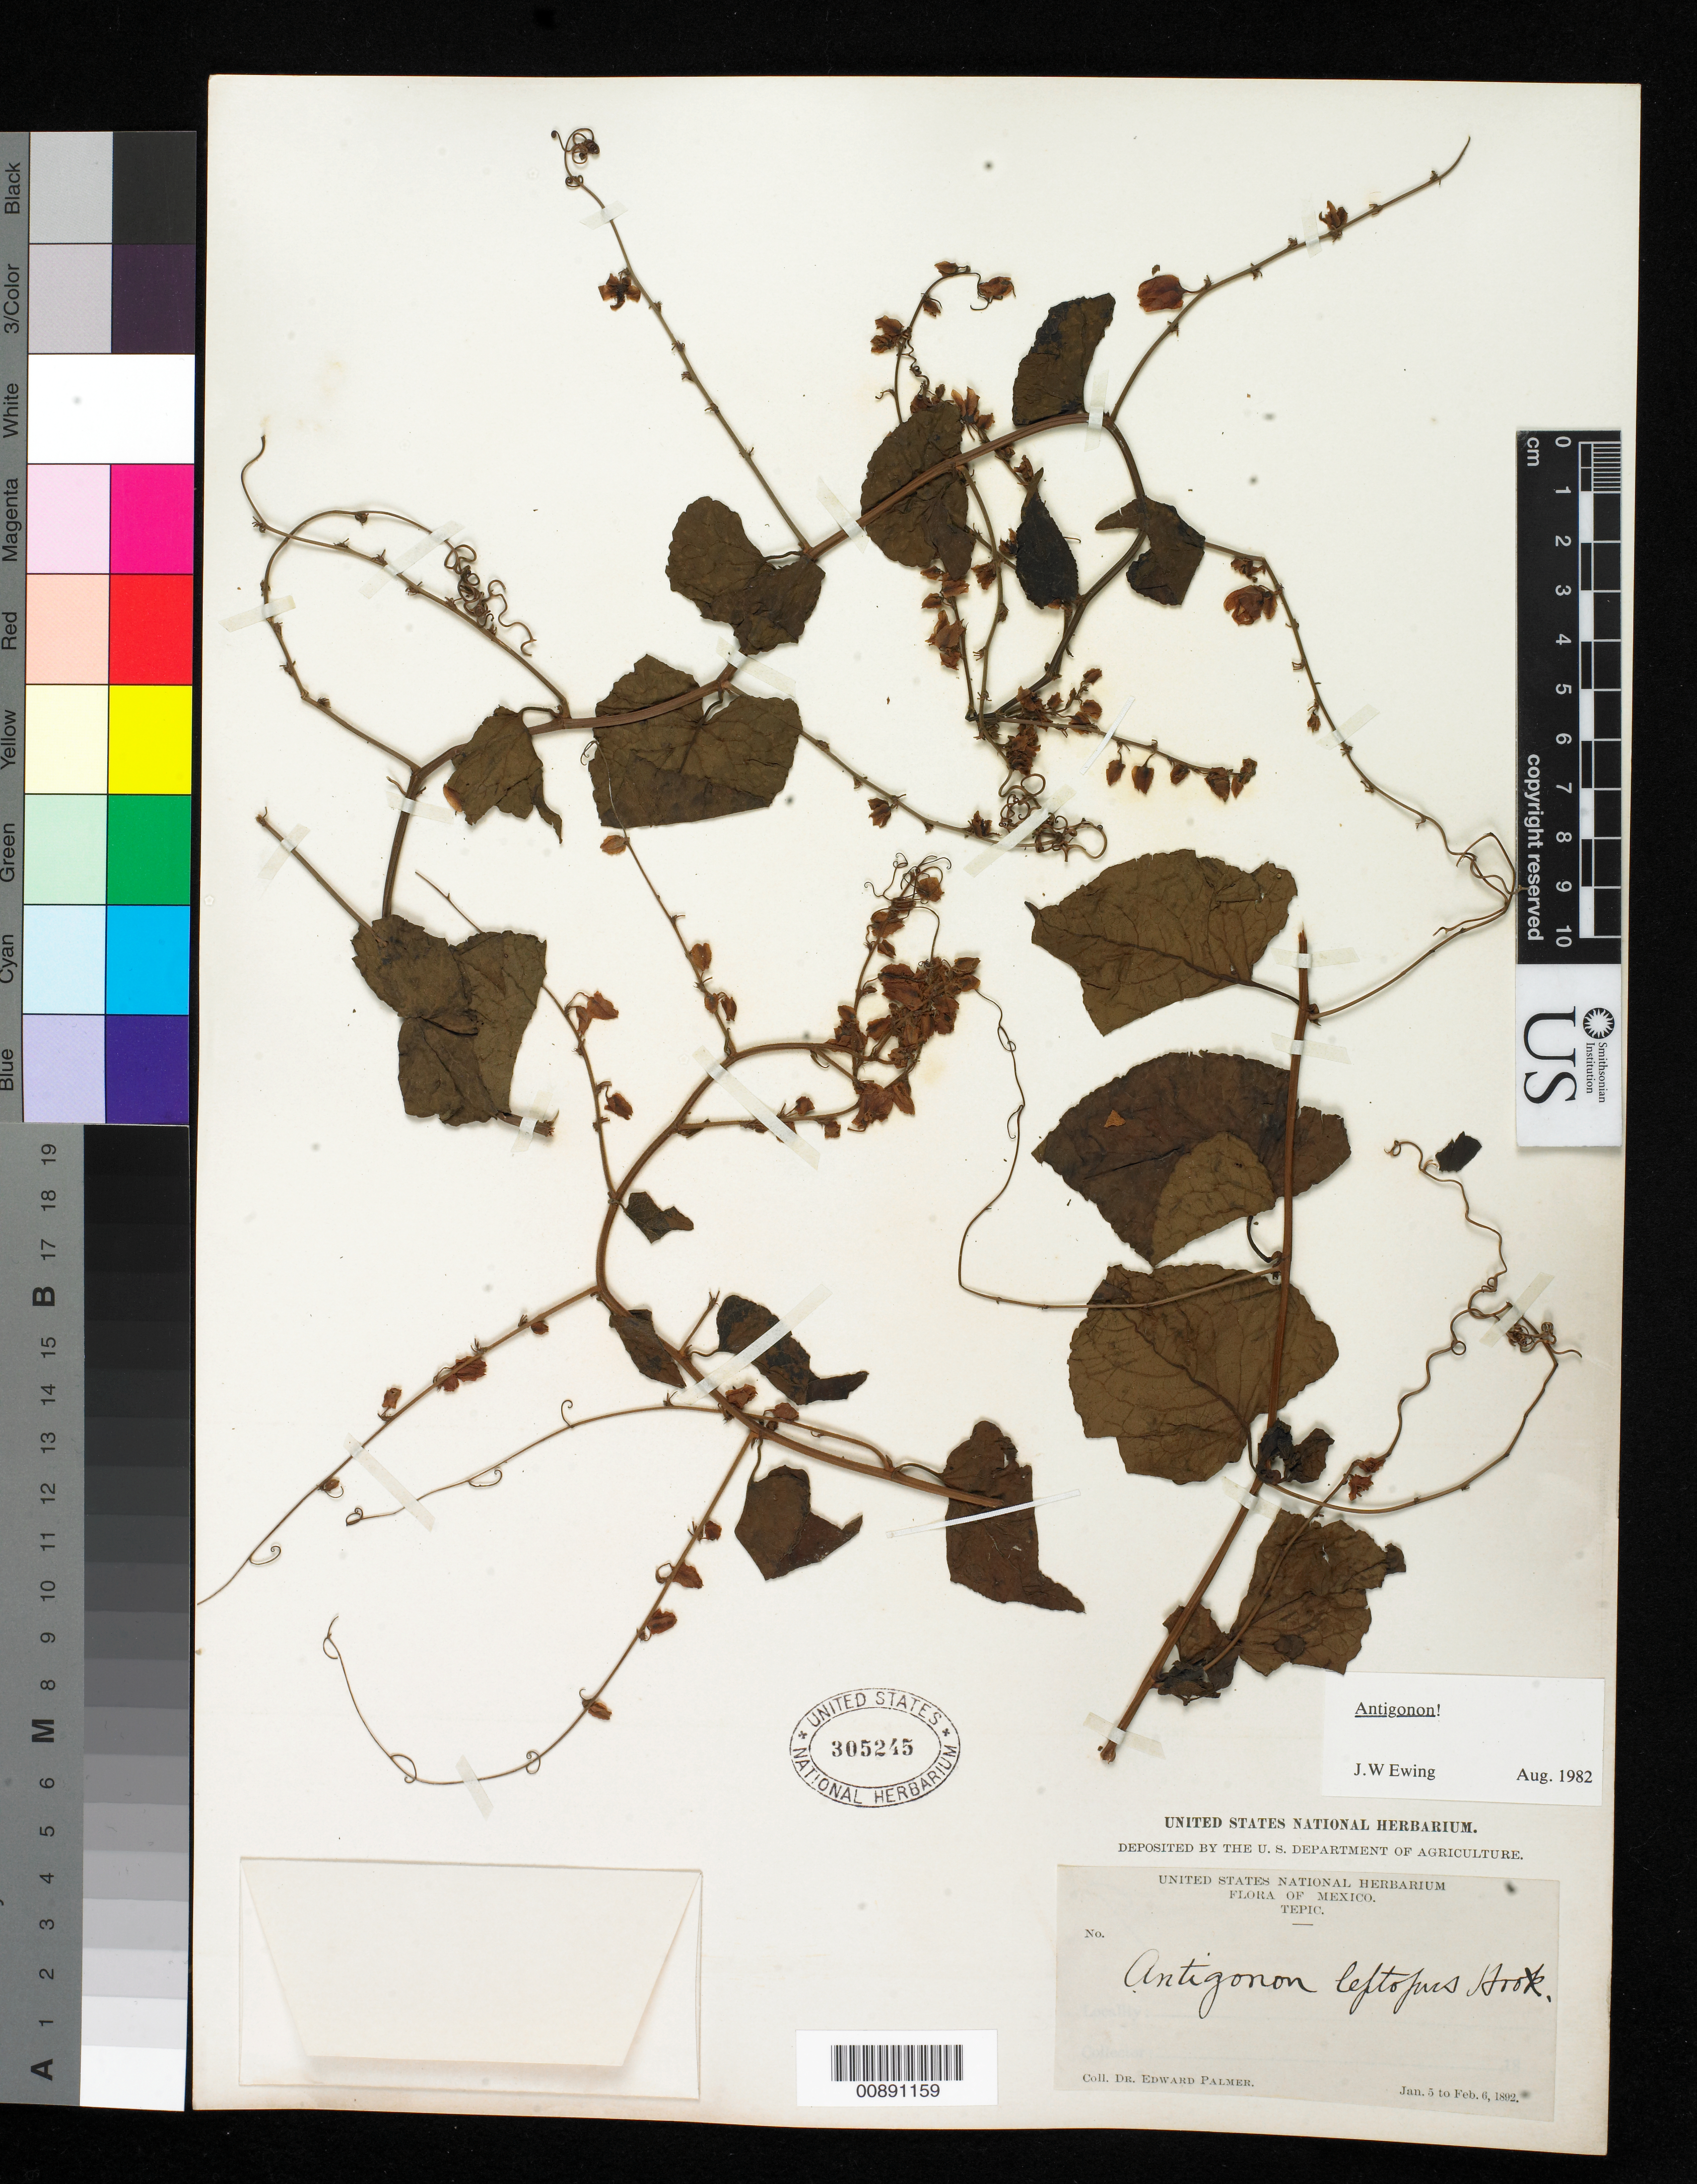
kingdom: Plantae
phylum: Tracheophyta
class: Magnoliopsida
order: Caryophyllales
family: Polygonaceae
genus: Antigonon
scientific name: Antigonon leptopus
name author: Hook. & Arn.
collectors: E. Palmer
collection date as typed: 05 Jan 1892 to 06 Feb 1892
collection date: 1892-01-05/1892-02-06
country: Mexico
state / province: Nayarit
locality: Tepic, Nayarit.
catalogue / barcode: US 305245